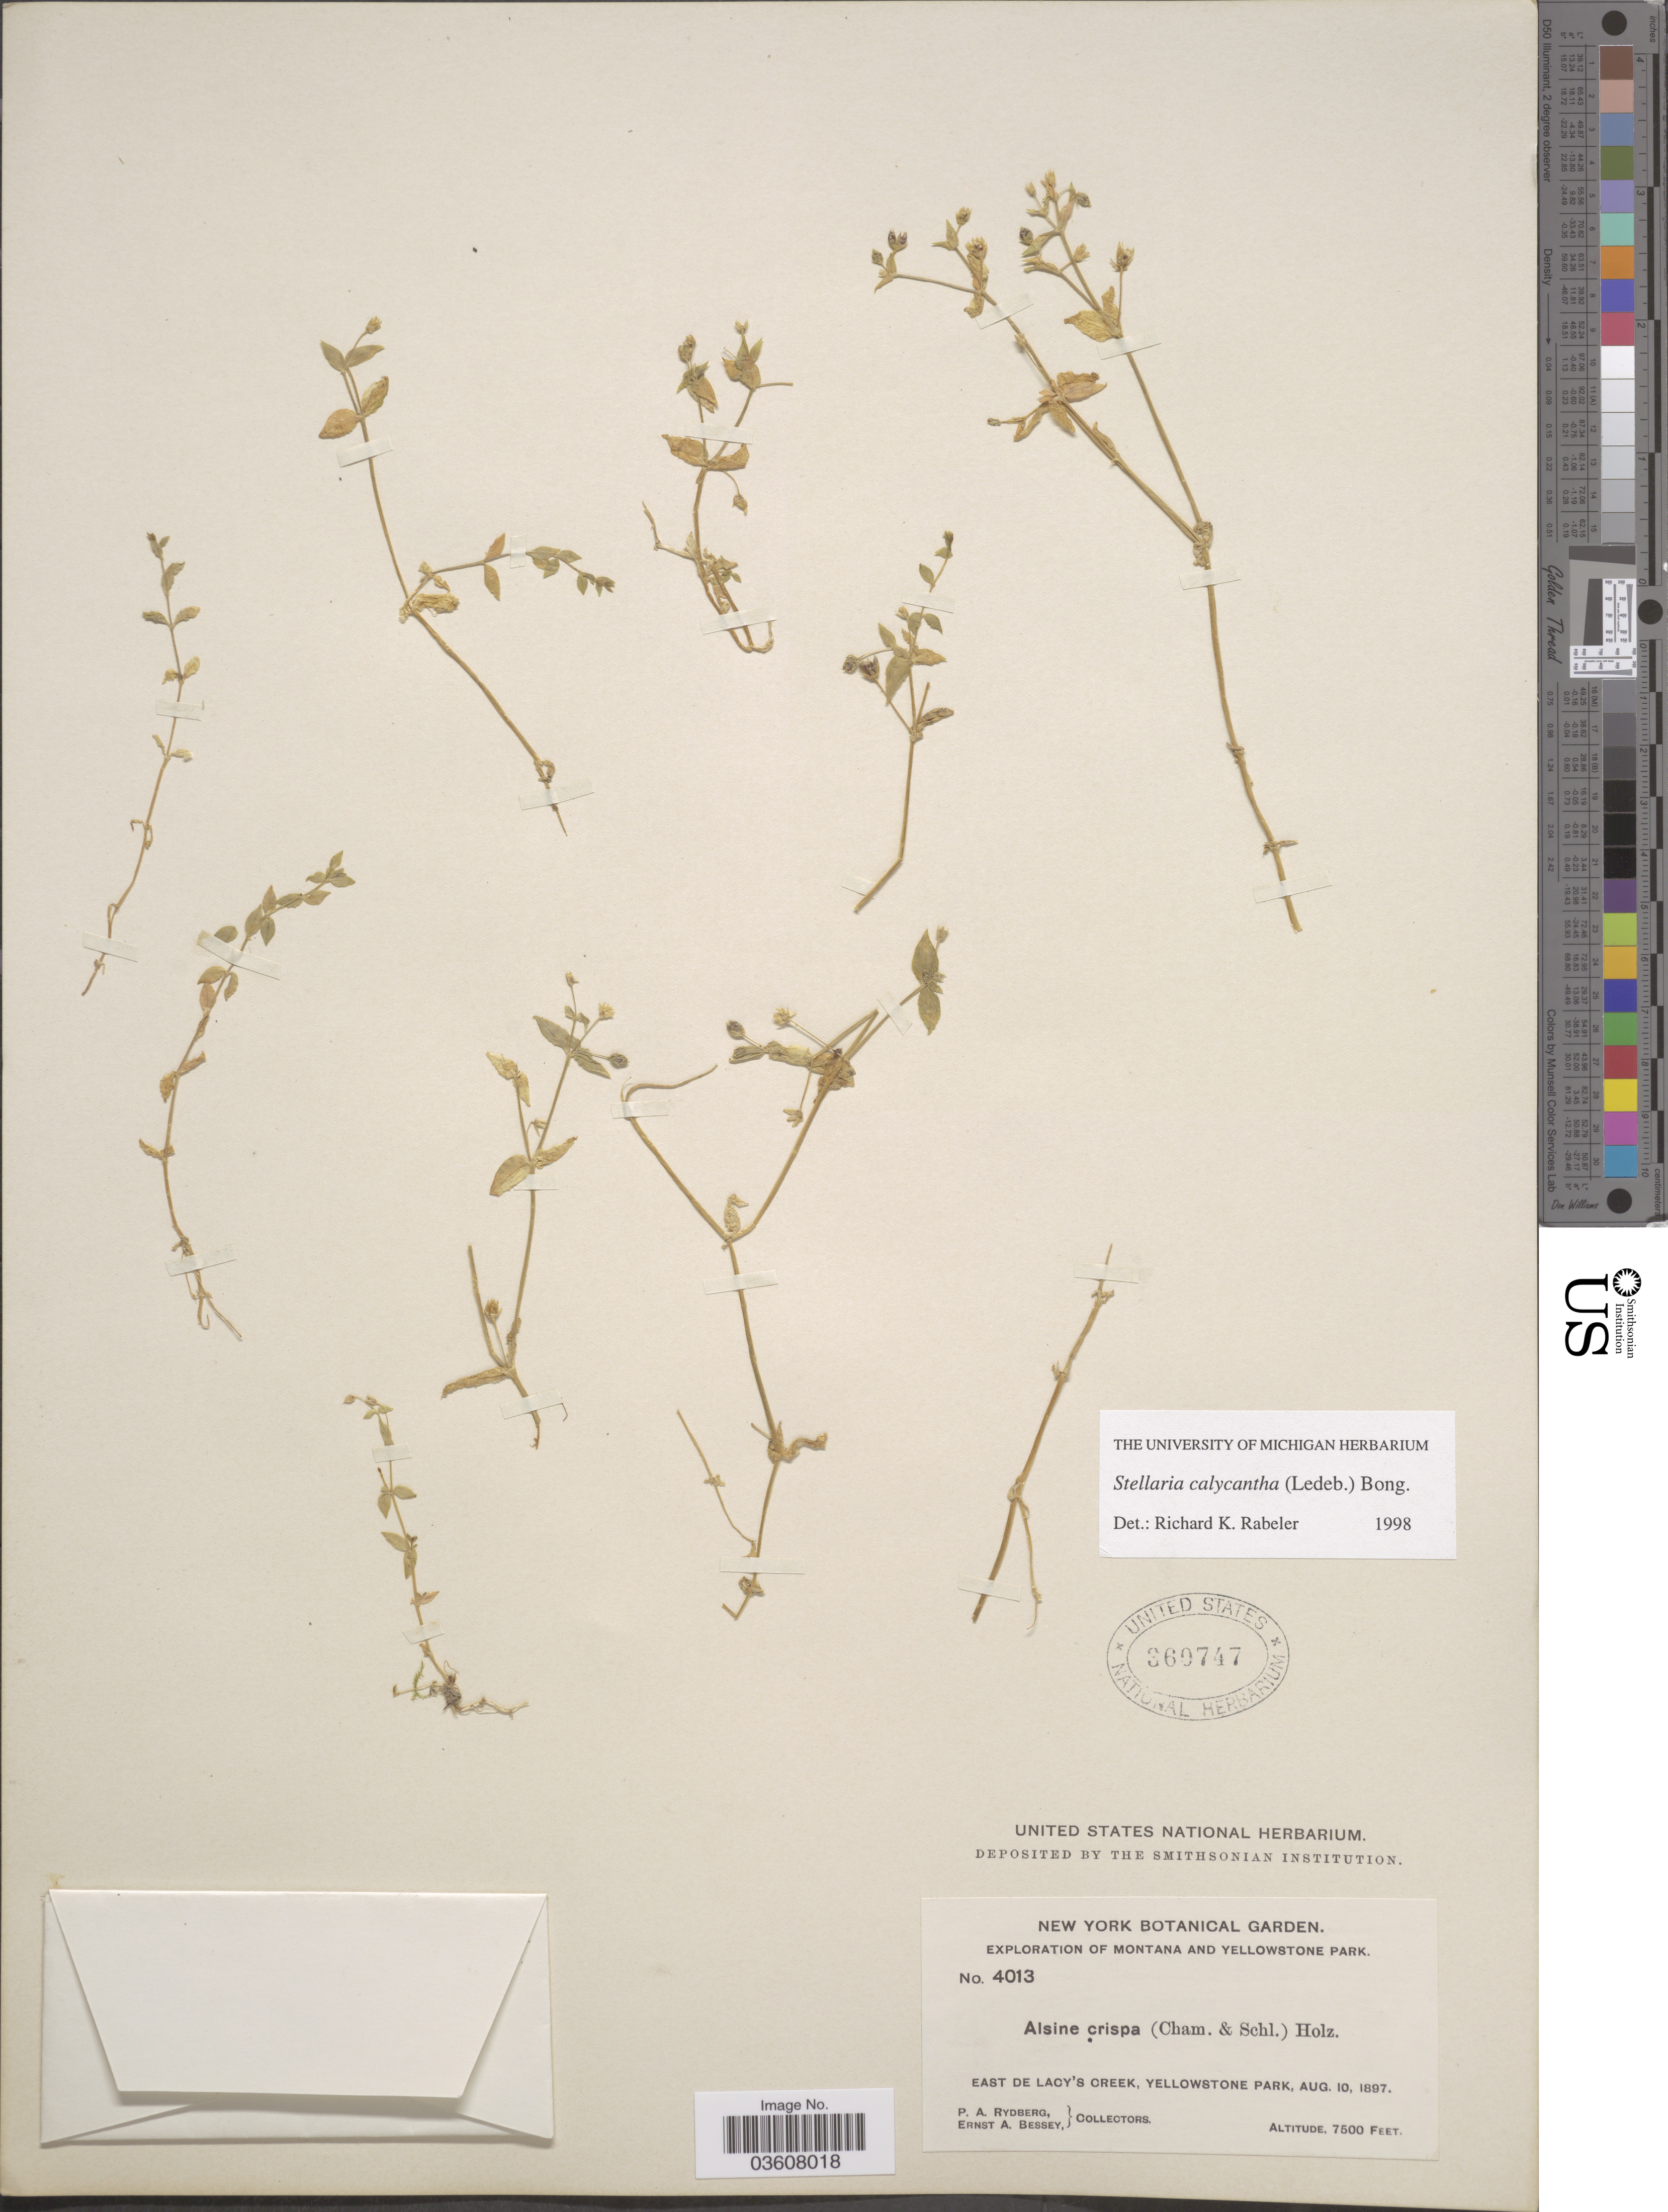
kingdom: Plantae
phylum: Tracheophyta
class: Magnoliopsida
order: Caryophyllales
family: Caryophyllaceae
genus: Stellaria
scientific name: Stellaria calycantha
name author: (Ledeb.) Bong.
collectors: P. A. Rydberg & E. A. Bessey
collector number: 4013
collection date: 1897-08-10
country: United States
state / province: Wyoming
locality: Yellowstone Park. East de Lacy's Creek, Yellowstone Park.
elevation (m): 2286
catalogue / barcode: US 360747